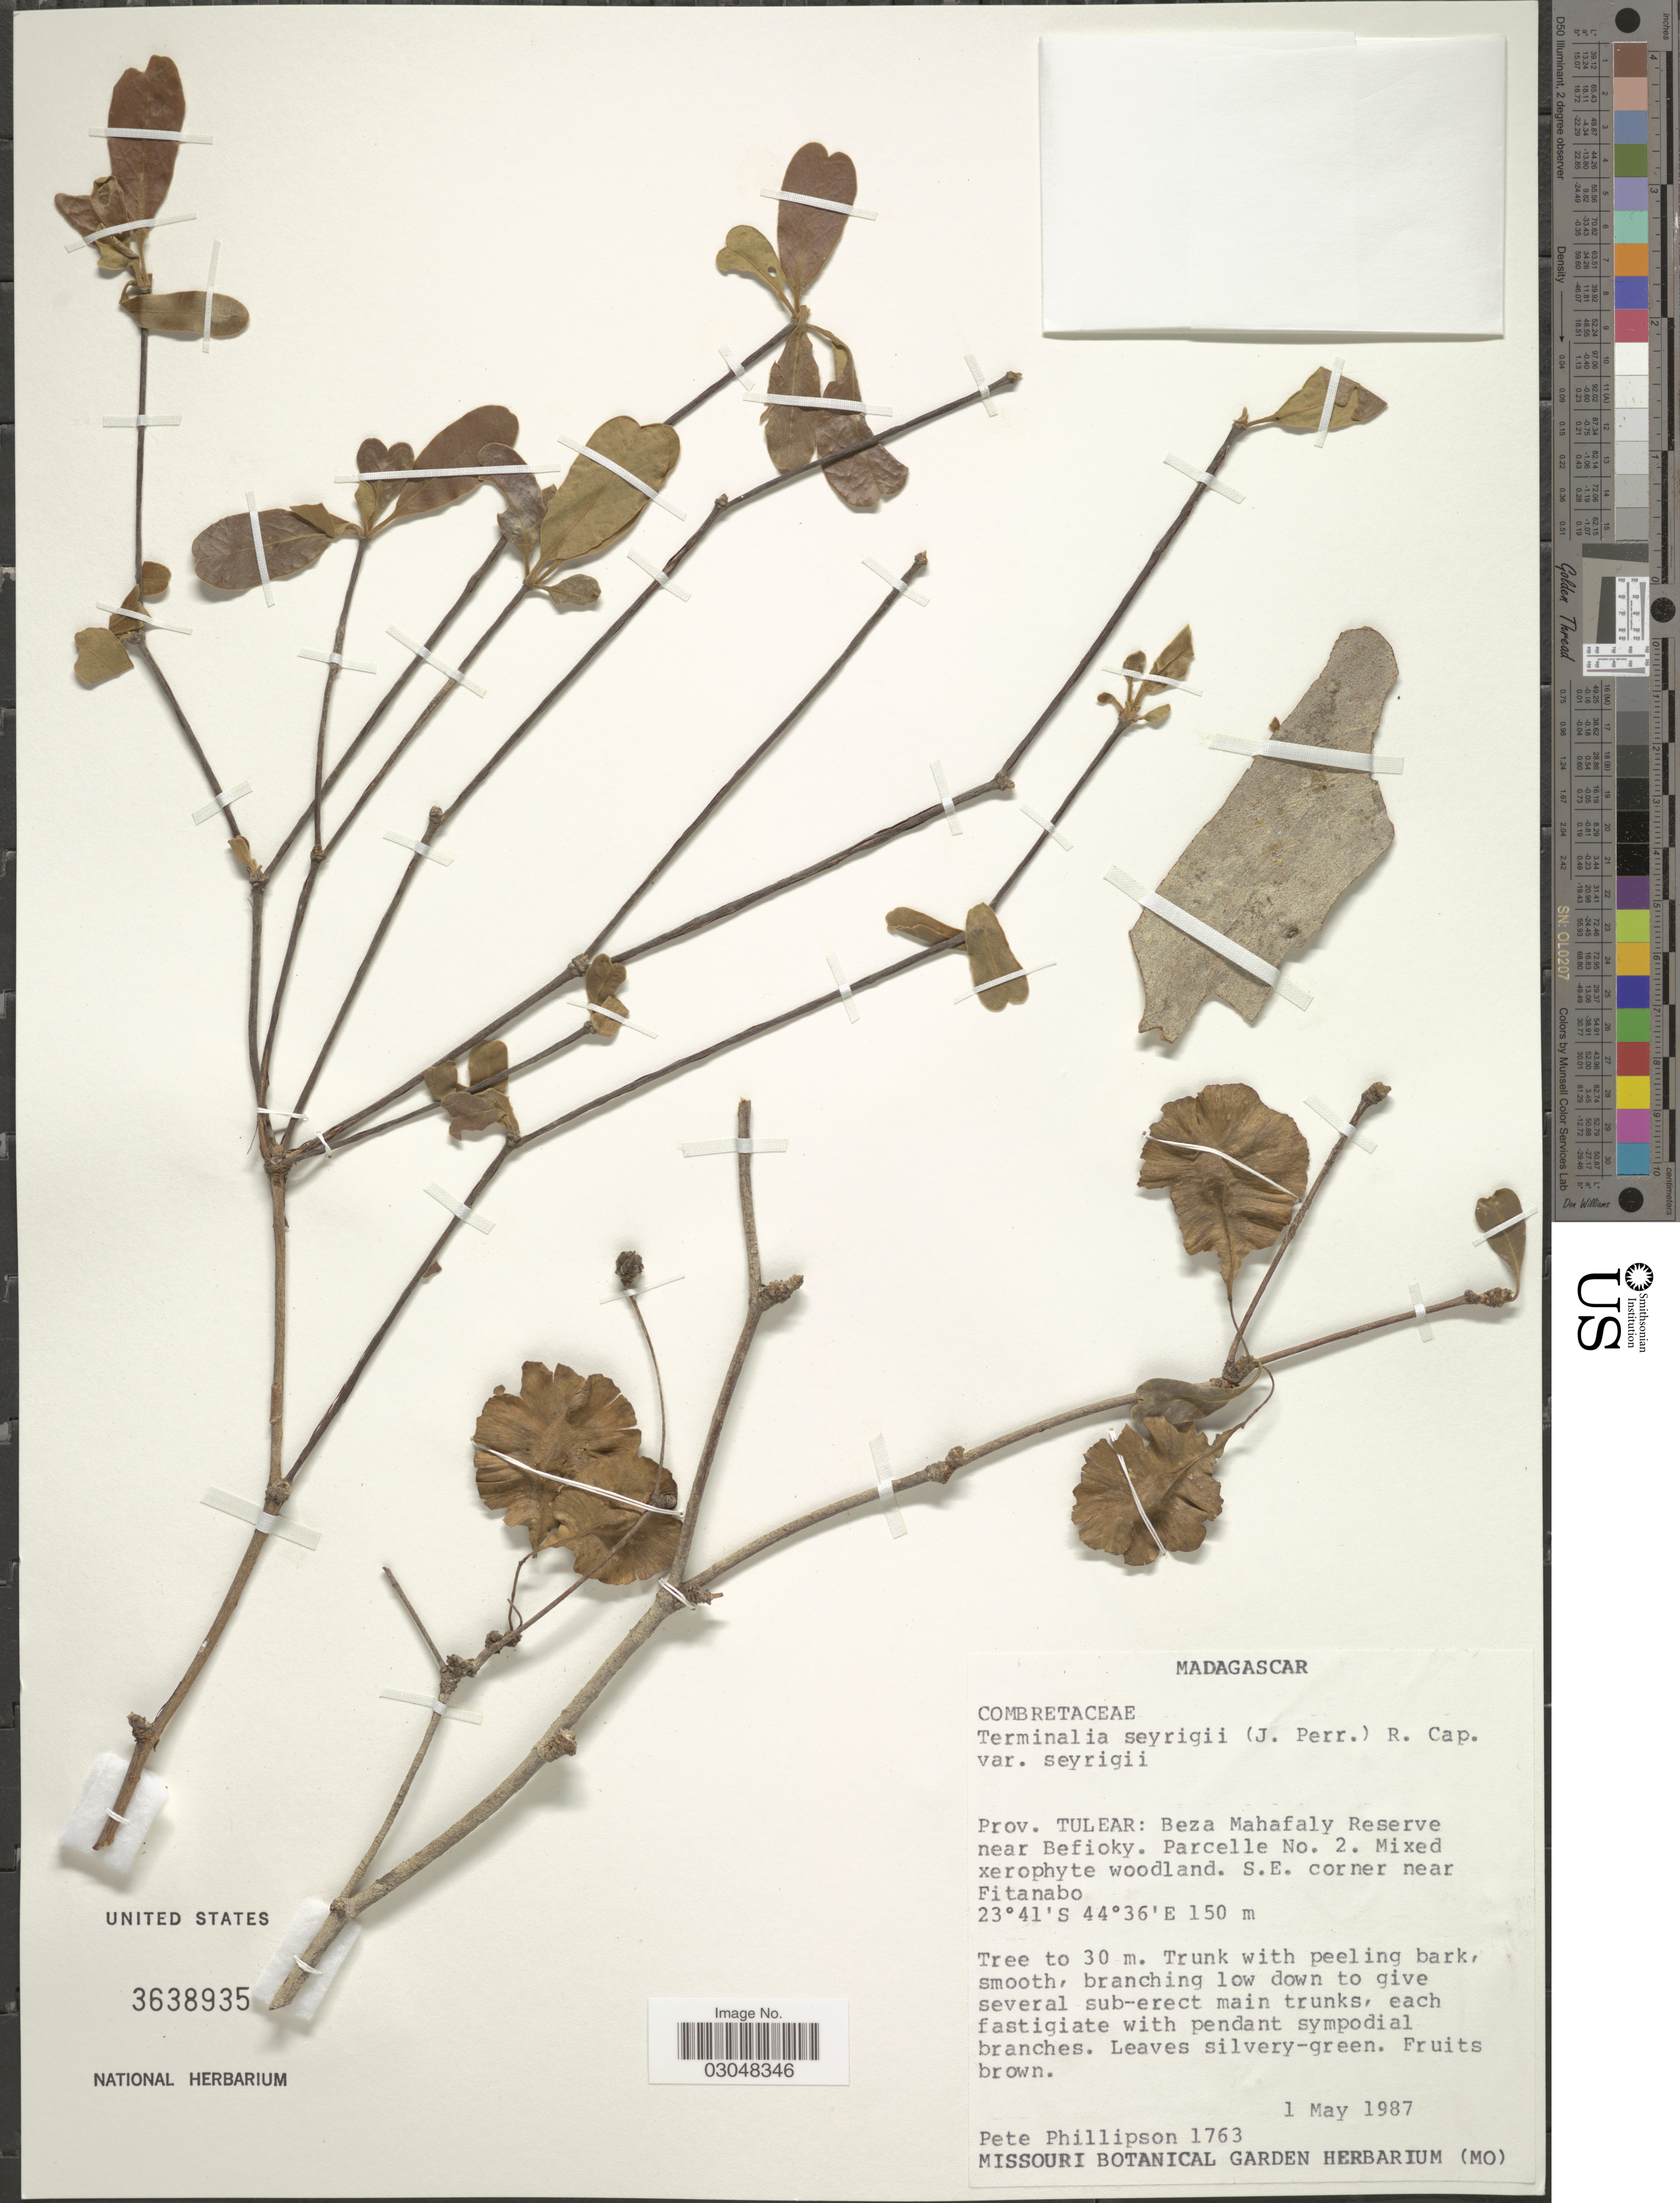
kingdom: Plantae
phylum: Tracheophyta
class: Magnoliopsida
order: Myrtales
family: Combretaceae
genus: Terminalia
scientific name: Terminalia seyrigii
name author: (H. Perrier) Capuron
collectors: P. B. Phillipson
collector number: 1763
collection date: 1987-05-01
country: Madagascar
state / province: Atsimo-Andrefana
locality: Beza Mahafaly Reserve near Befioky. Parcelle No. 2. S.E. corner near Fitanabo.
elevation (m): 150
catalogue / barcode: US 3638935